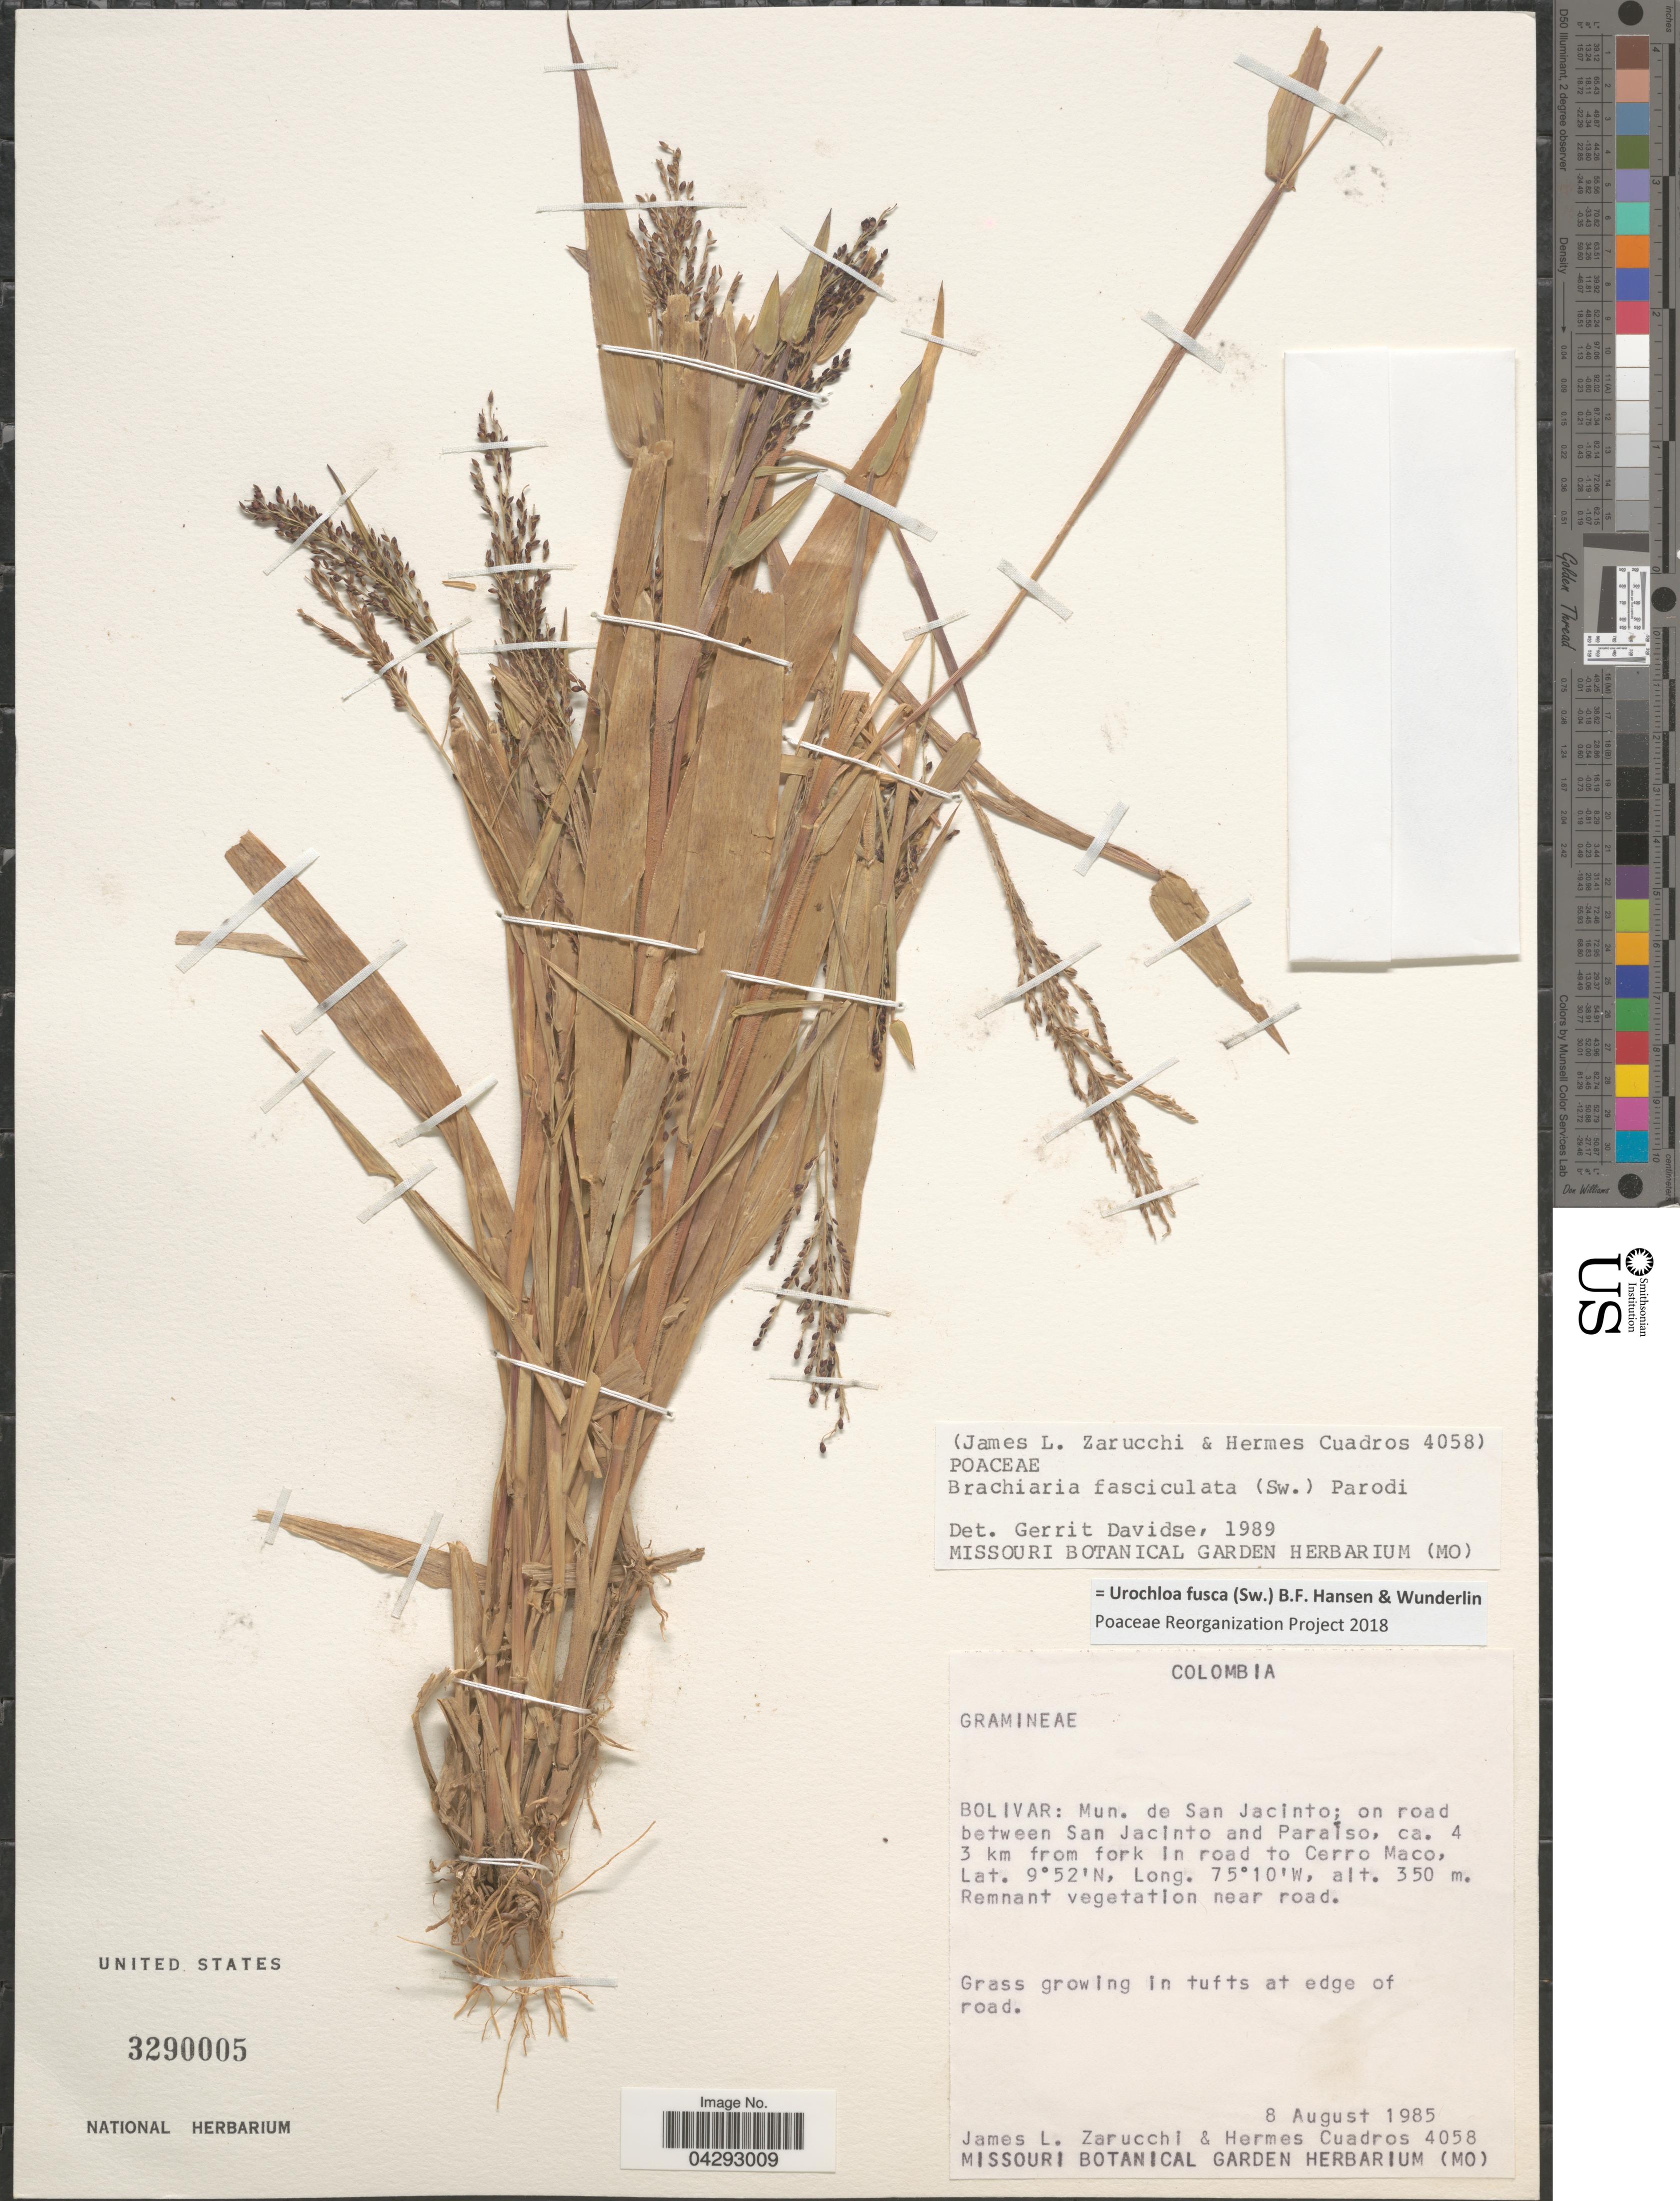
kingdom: Plantae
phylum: Tracheophyta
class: Liliopsida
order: Poales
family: Poaceae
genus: Urochloa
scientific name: Urochloa fusca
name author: (Sw.) B.F. Hansen & Wunderlin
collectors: J. L. Zarucchi & H. Cuadros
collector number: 4058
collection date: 1985-08-08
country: Colombia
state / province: Bolívar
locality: Mun. de San Jacinto; on road between San Jacinto and Paraíso, ca. 4 3 km from fork in road to Cerro Maco. Remnant vegetation near road.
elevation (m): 350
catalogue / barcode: US 3290005